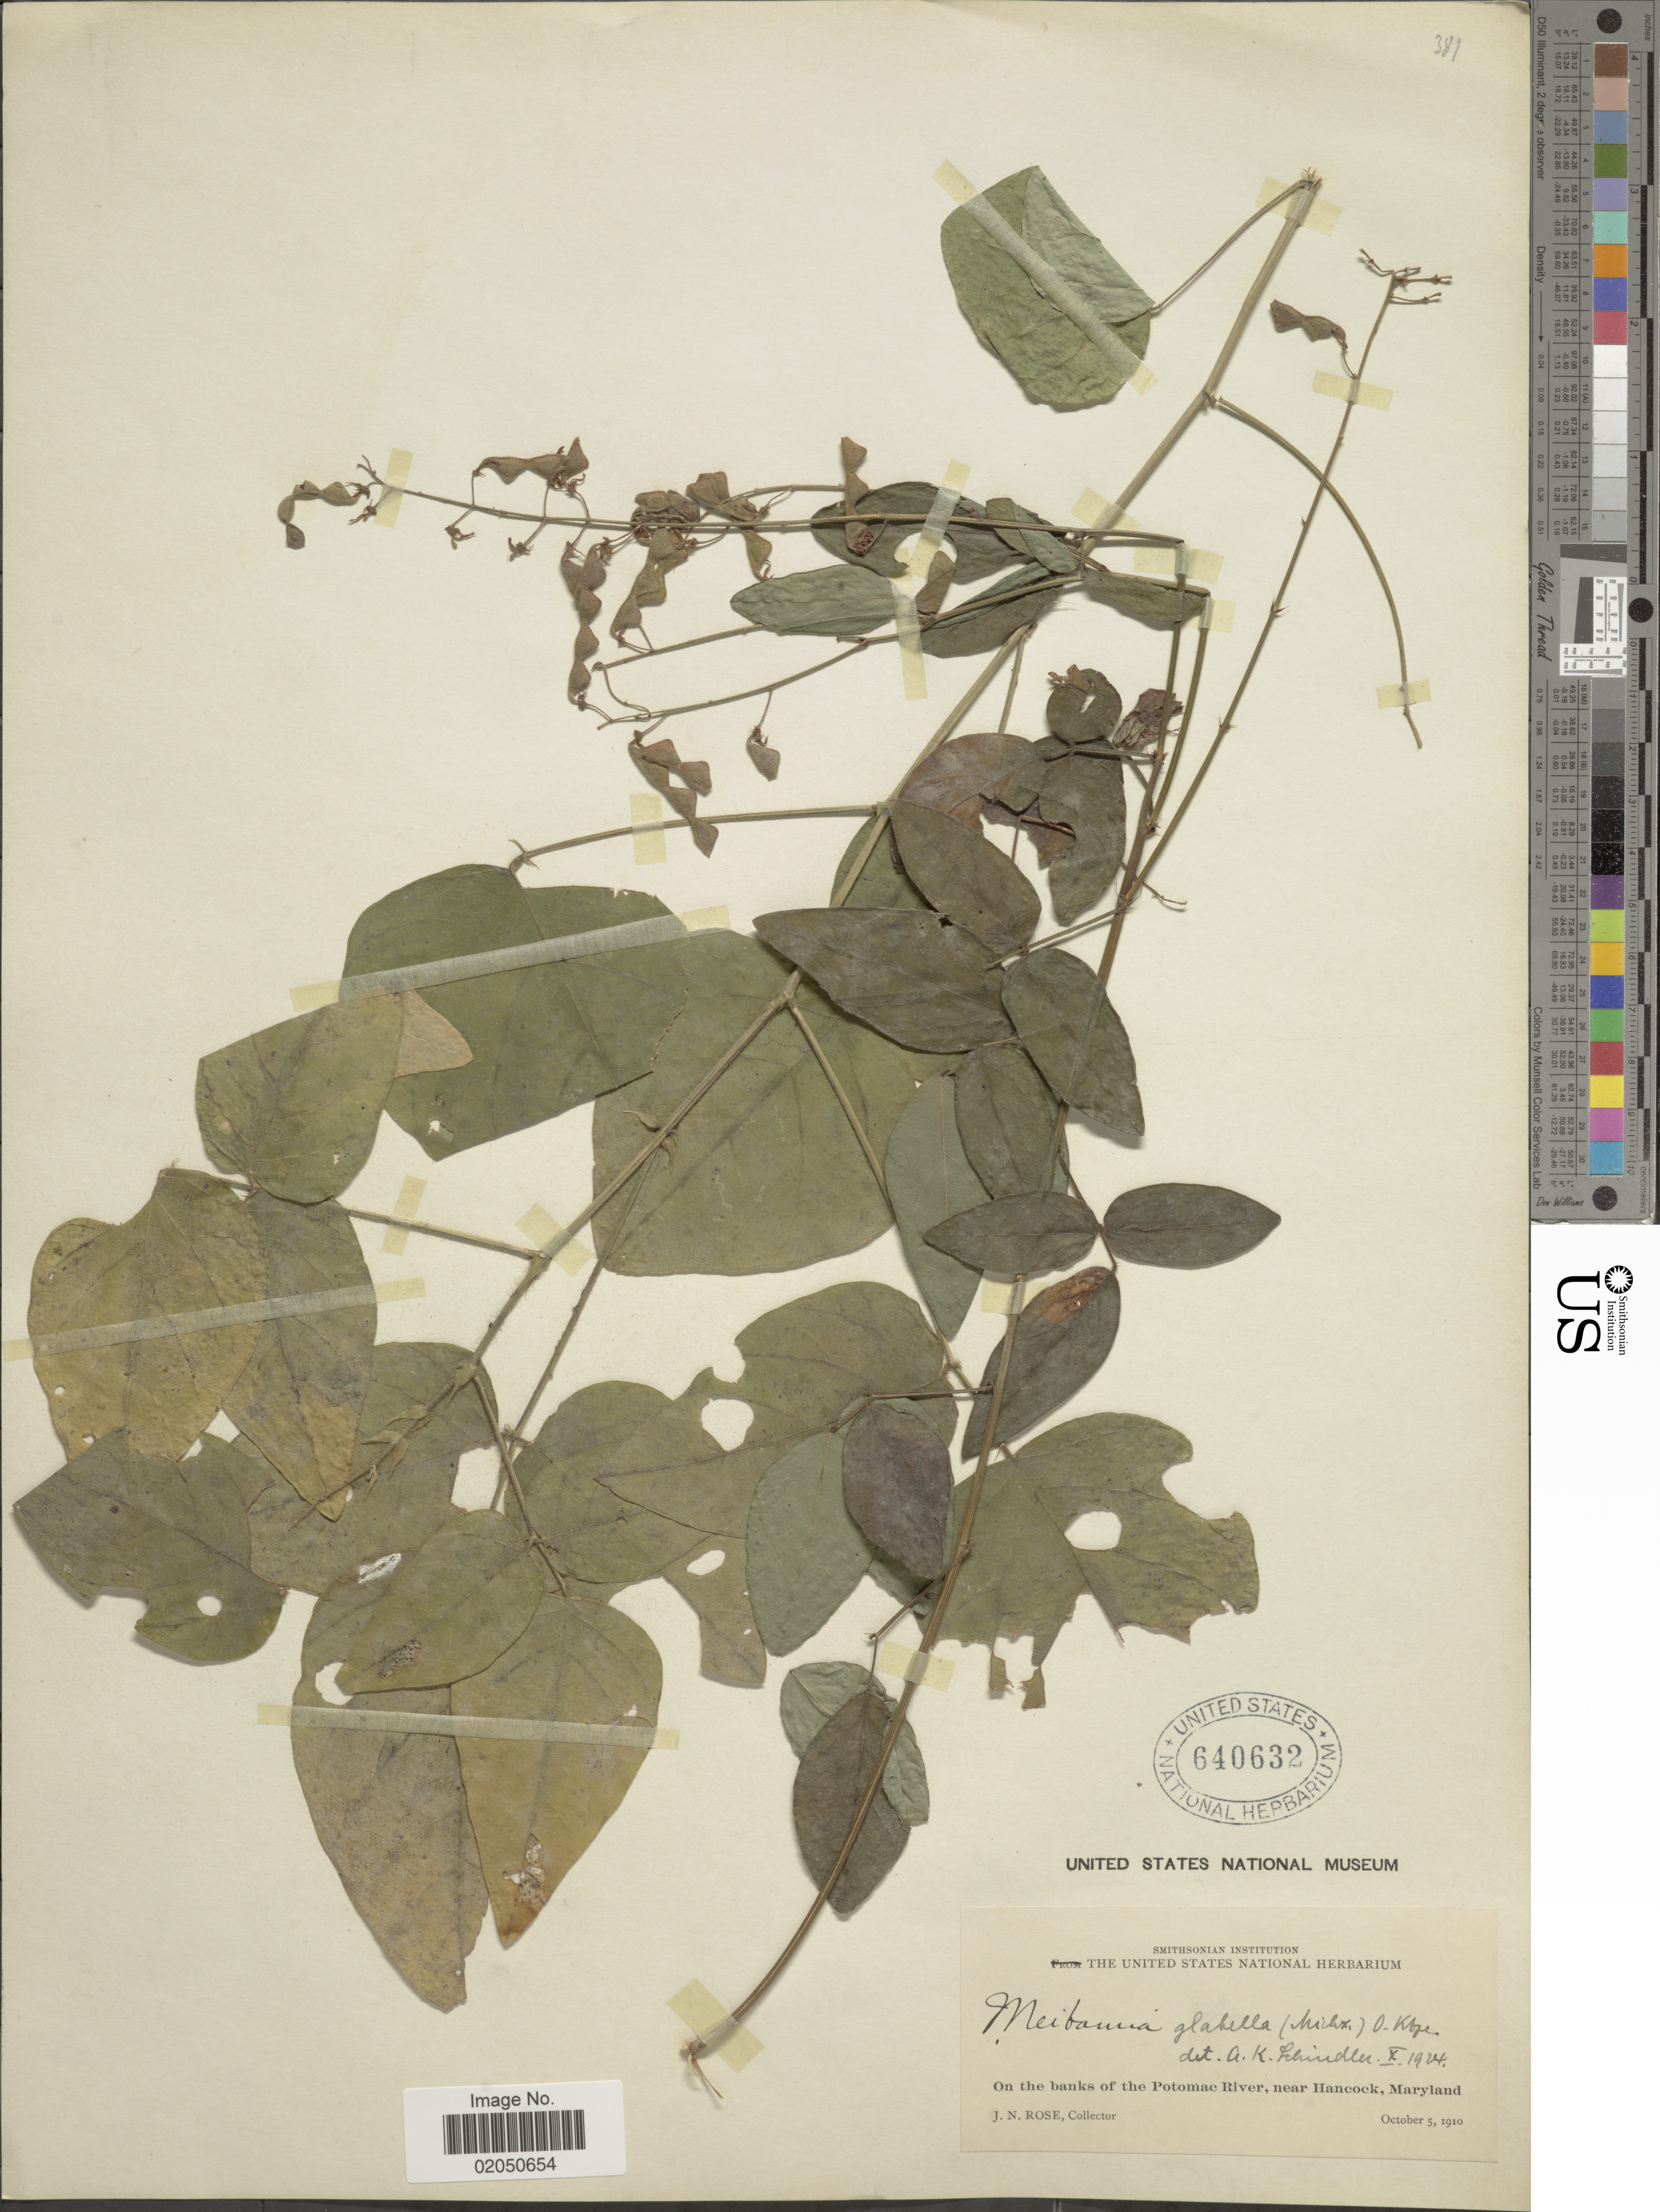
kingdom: Plantae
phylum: Tracheophyta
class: Magnoliopsida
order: Fabales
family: Fabaceae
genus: Desmodium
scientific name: Desmodium glabellum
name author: (Michx.) DC.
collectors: J. N. Rose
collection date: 1910-10-05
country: United States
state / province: Maryland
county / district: Washington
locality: On the banks of the Potomac River, near Hancock, Maryland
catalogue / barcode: US 640632